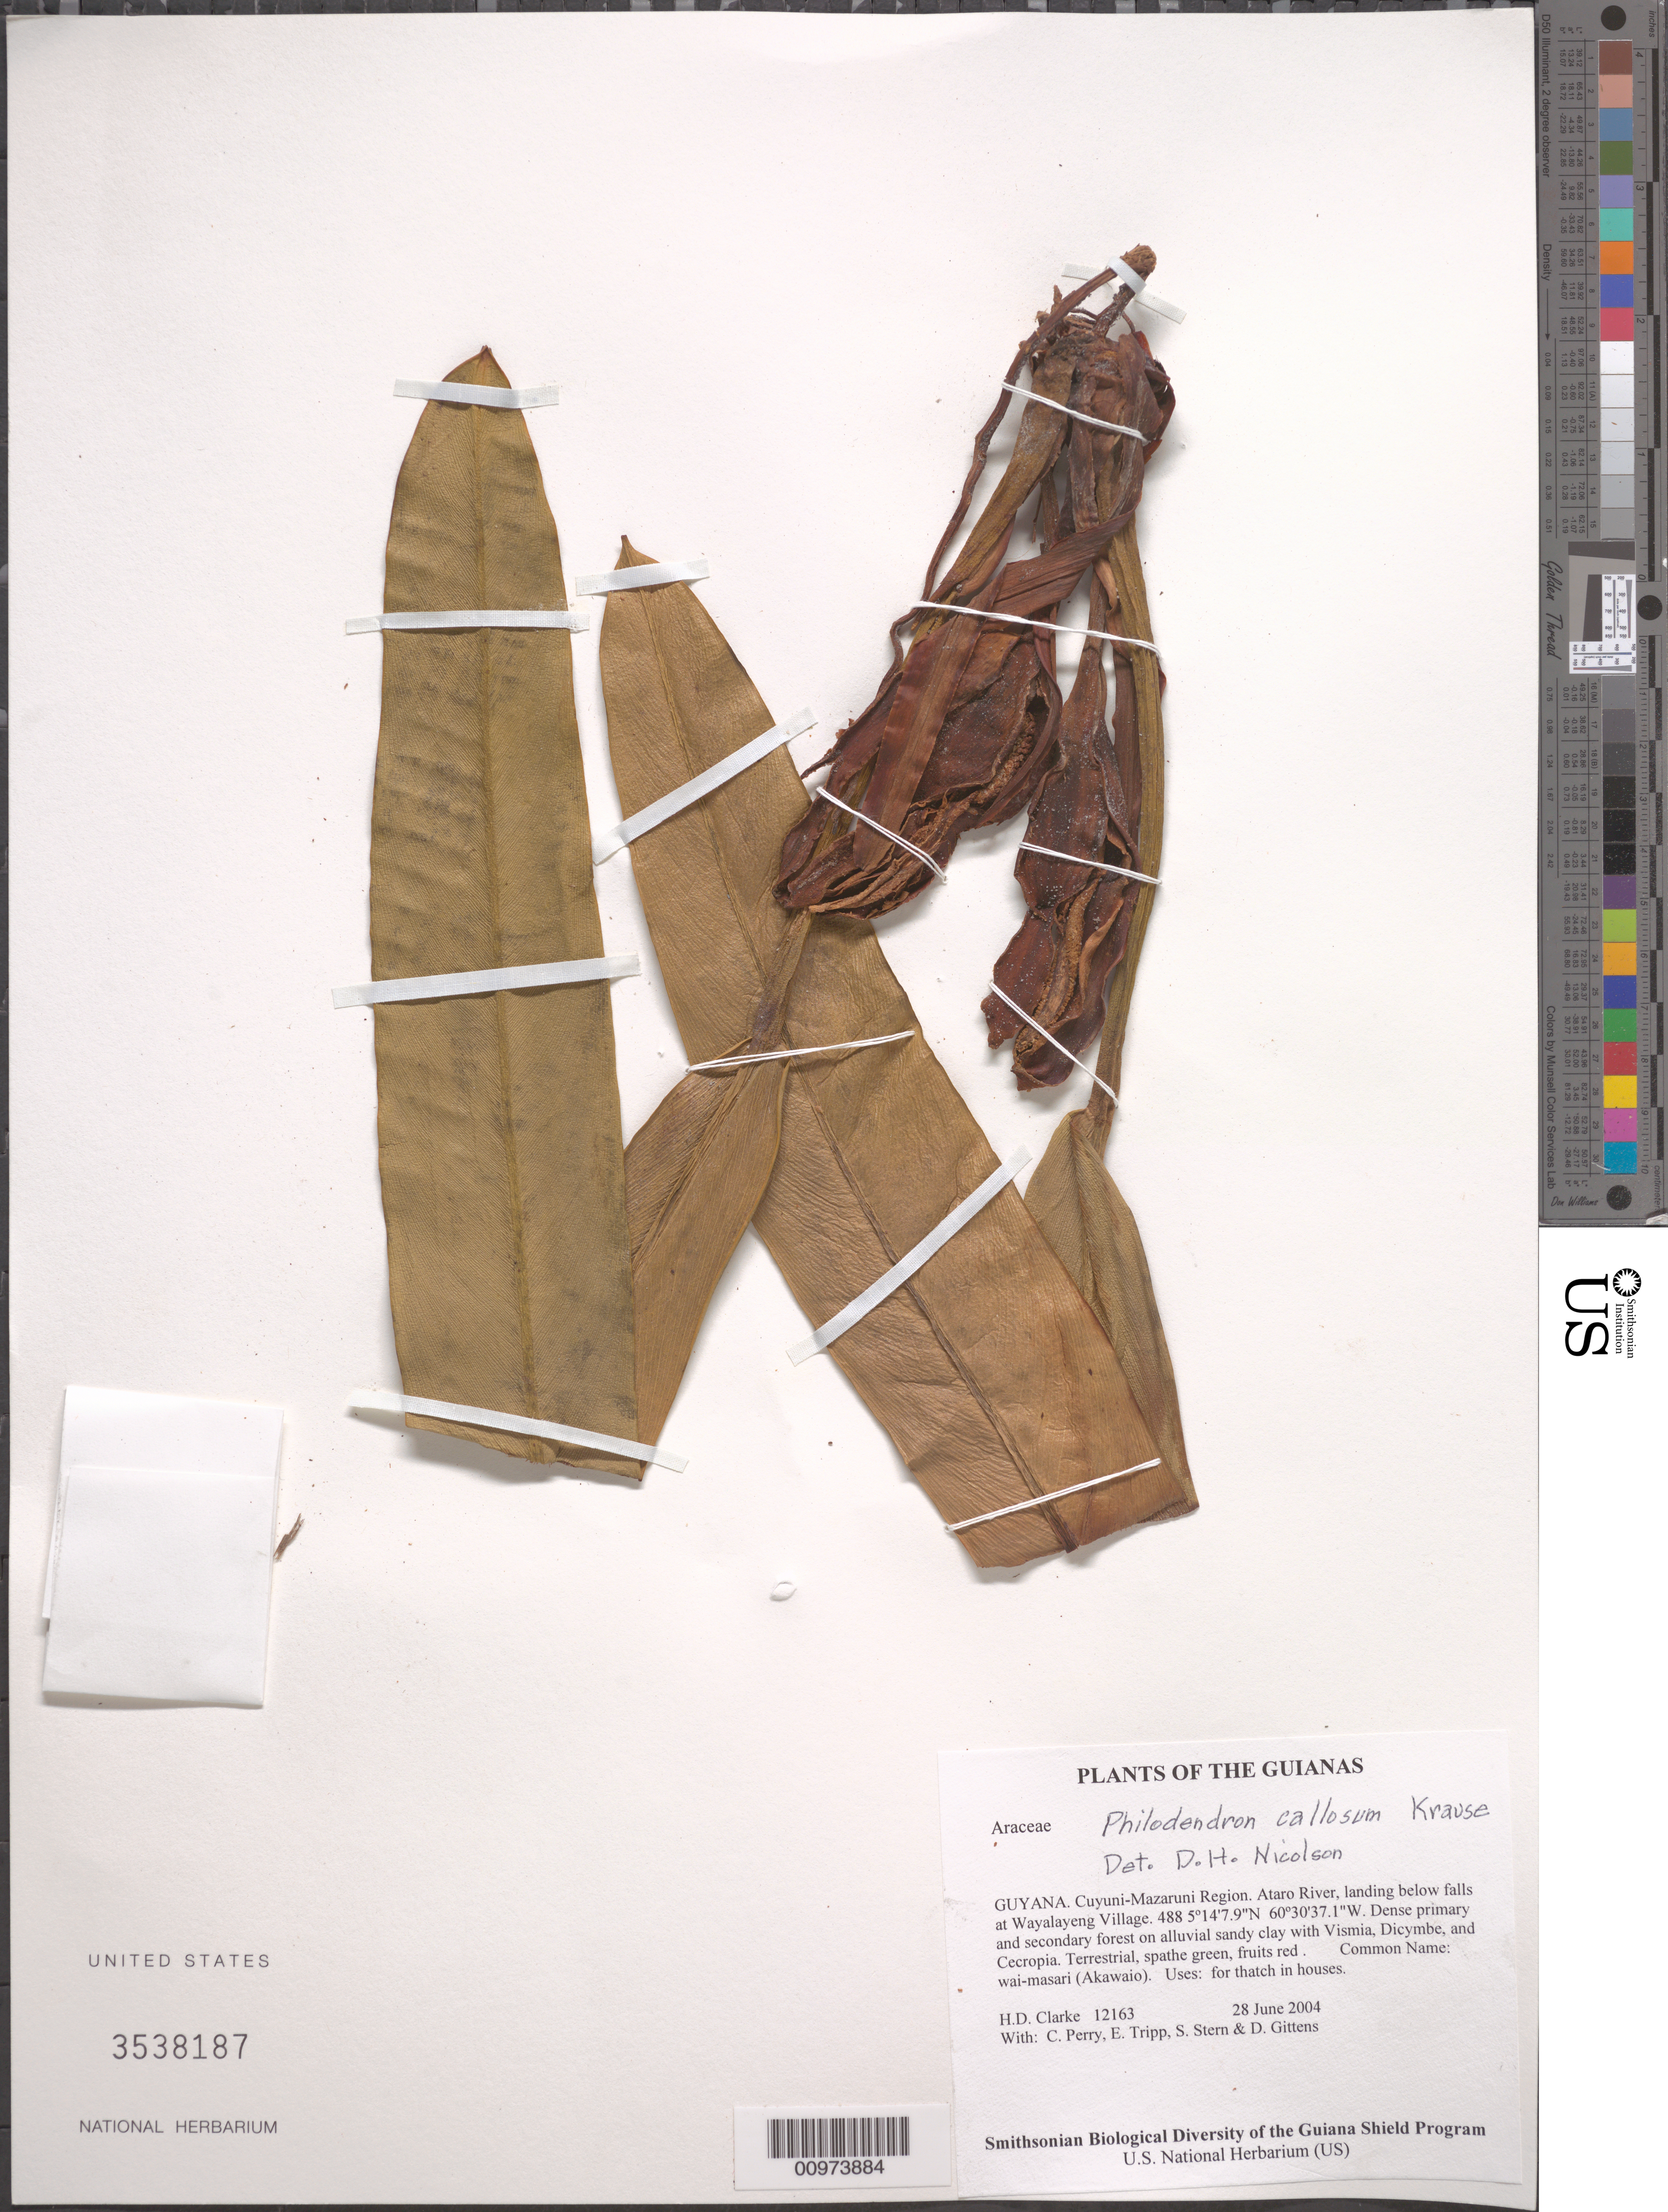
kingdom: Plantae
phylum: Tracheophyta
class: Liliopsida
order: Alismatales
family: Araceae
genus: Philodendron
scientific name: Philodendron callosum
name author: K. Krause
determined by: Nicolson, Dan H.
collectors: H. D. Clarke, C. Perry, E. Tripp, S. R. Stern & D. Gittens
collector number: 12163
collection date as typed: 28 June 2004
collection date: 2004-06-28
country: Guyana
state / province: Cuyuni-Mazaruni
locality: Ataro River, landing below falls at Wayalayeng Village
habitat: Dense primary and secondary forest on alluvial sandy clay with Vismia, Dicymbe, and Cecropia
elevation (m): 488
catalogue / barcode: US 3538187